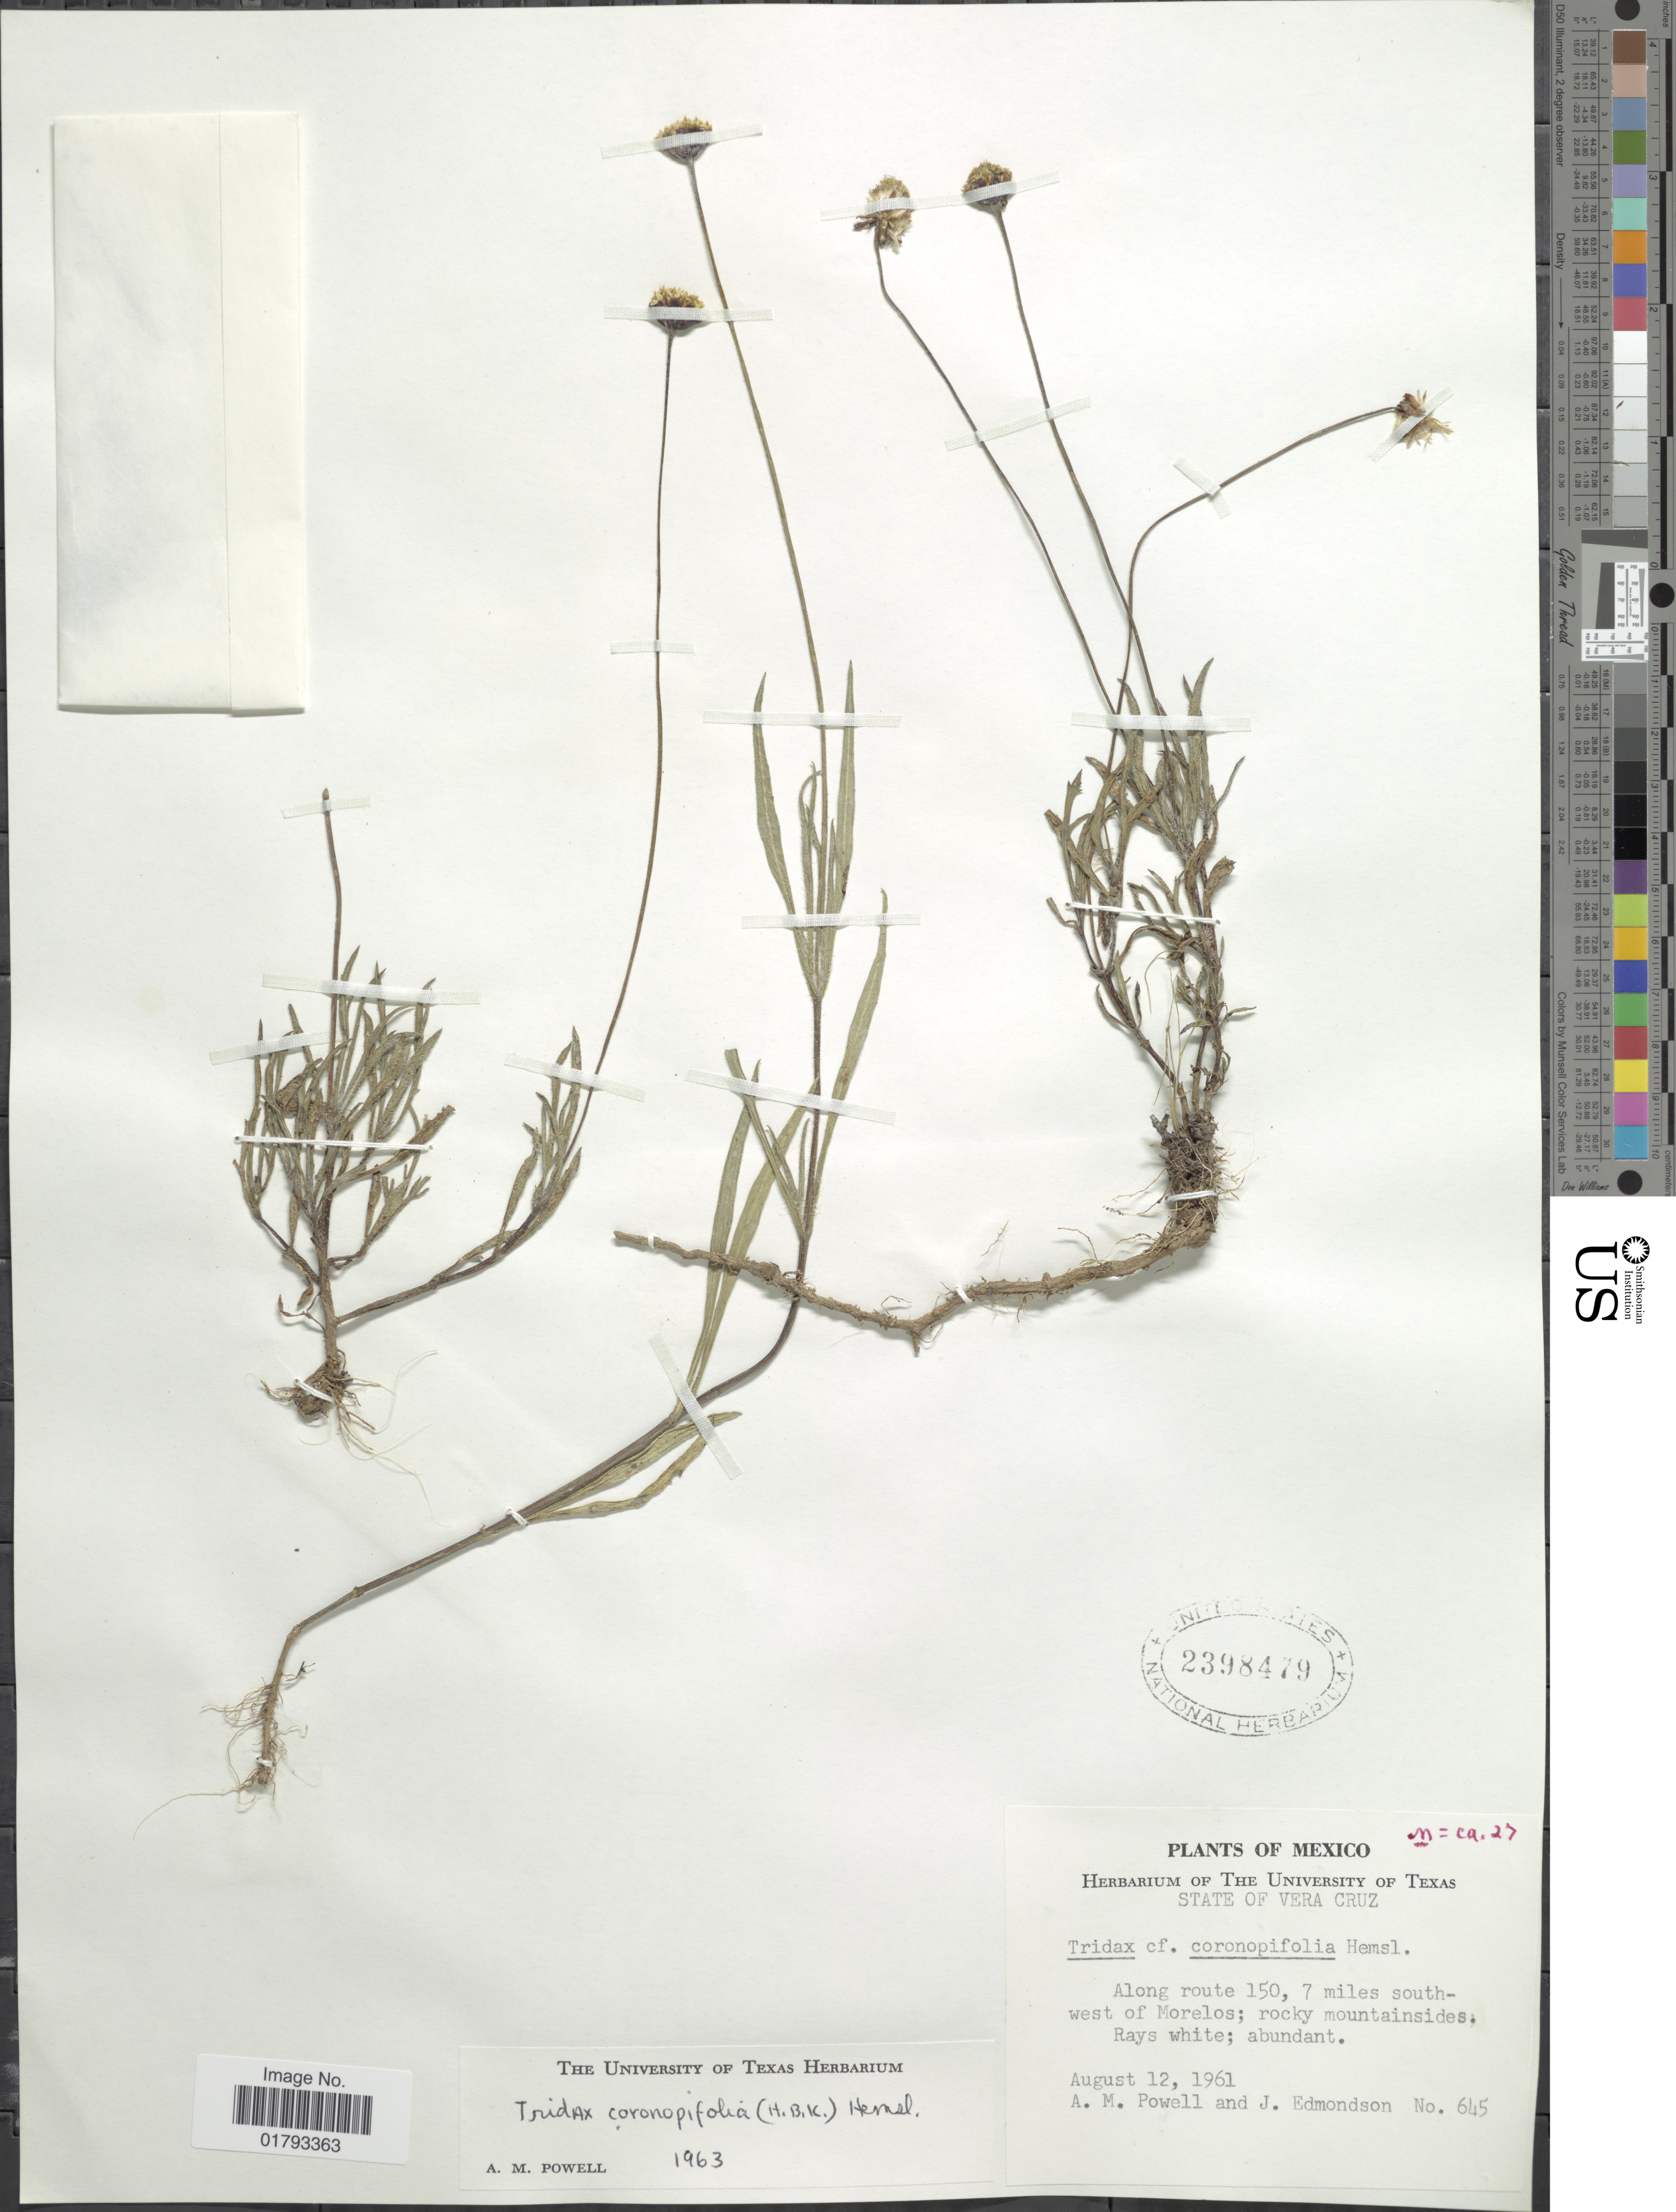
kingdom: Plantae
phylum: Tracheophyta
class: Magnoliopsida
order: Asterales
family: Asteraceae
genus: Tridax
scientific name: Tridax coronopifolia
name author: (Kunth) Hemsl.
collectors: A. M. Powell & J. Edmondson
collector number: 645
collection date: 1961-08-12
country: Mexico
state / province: Veracruz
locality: State of Vera Cruz, Along route 150, 7 miles south west of Morelos.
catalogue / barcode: US 2398479